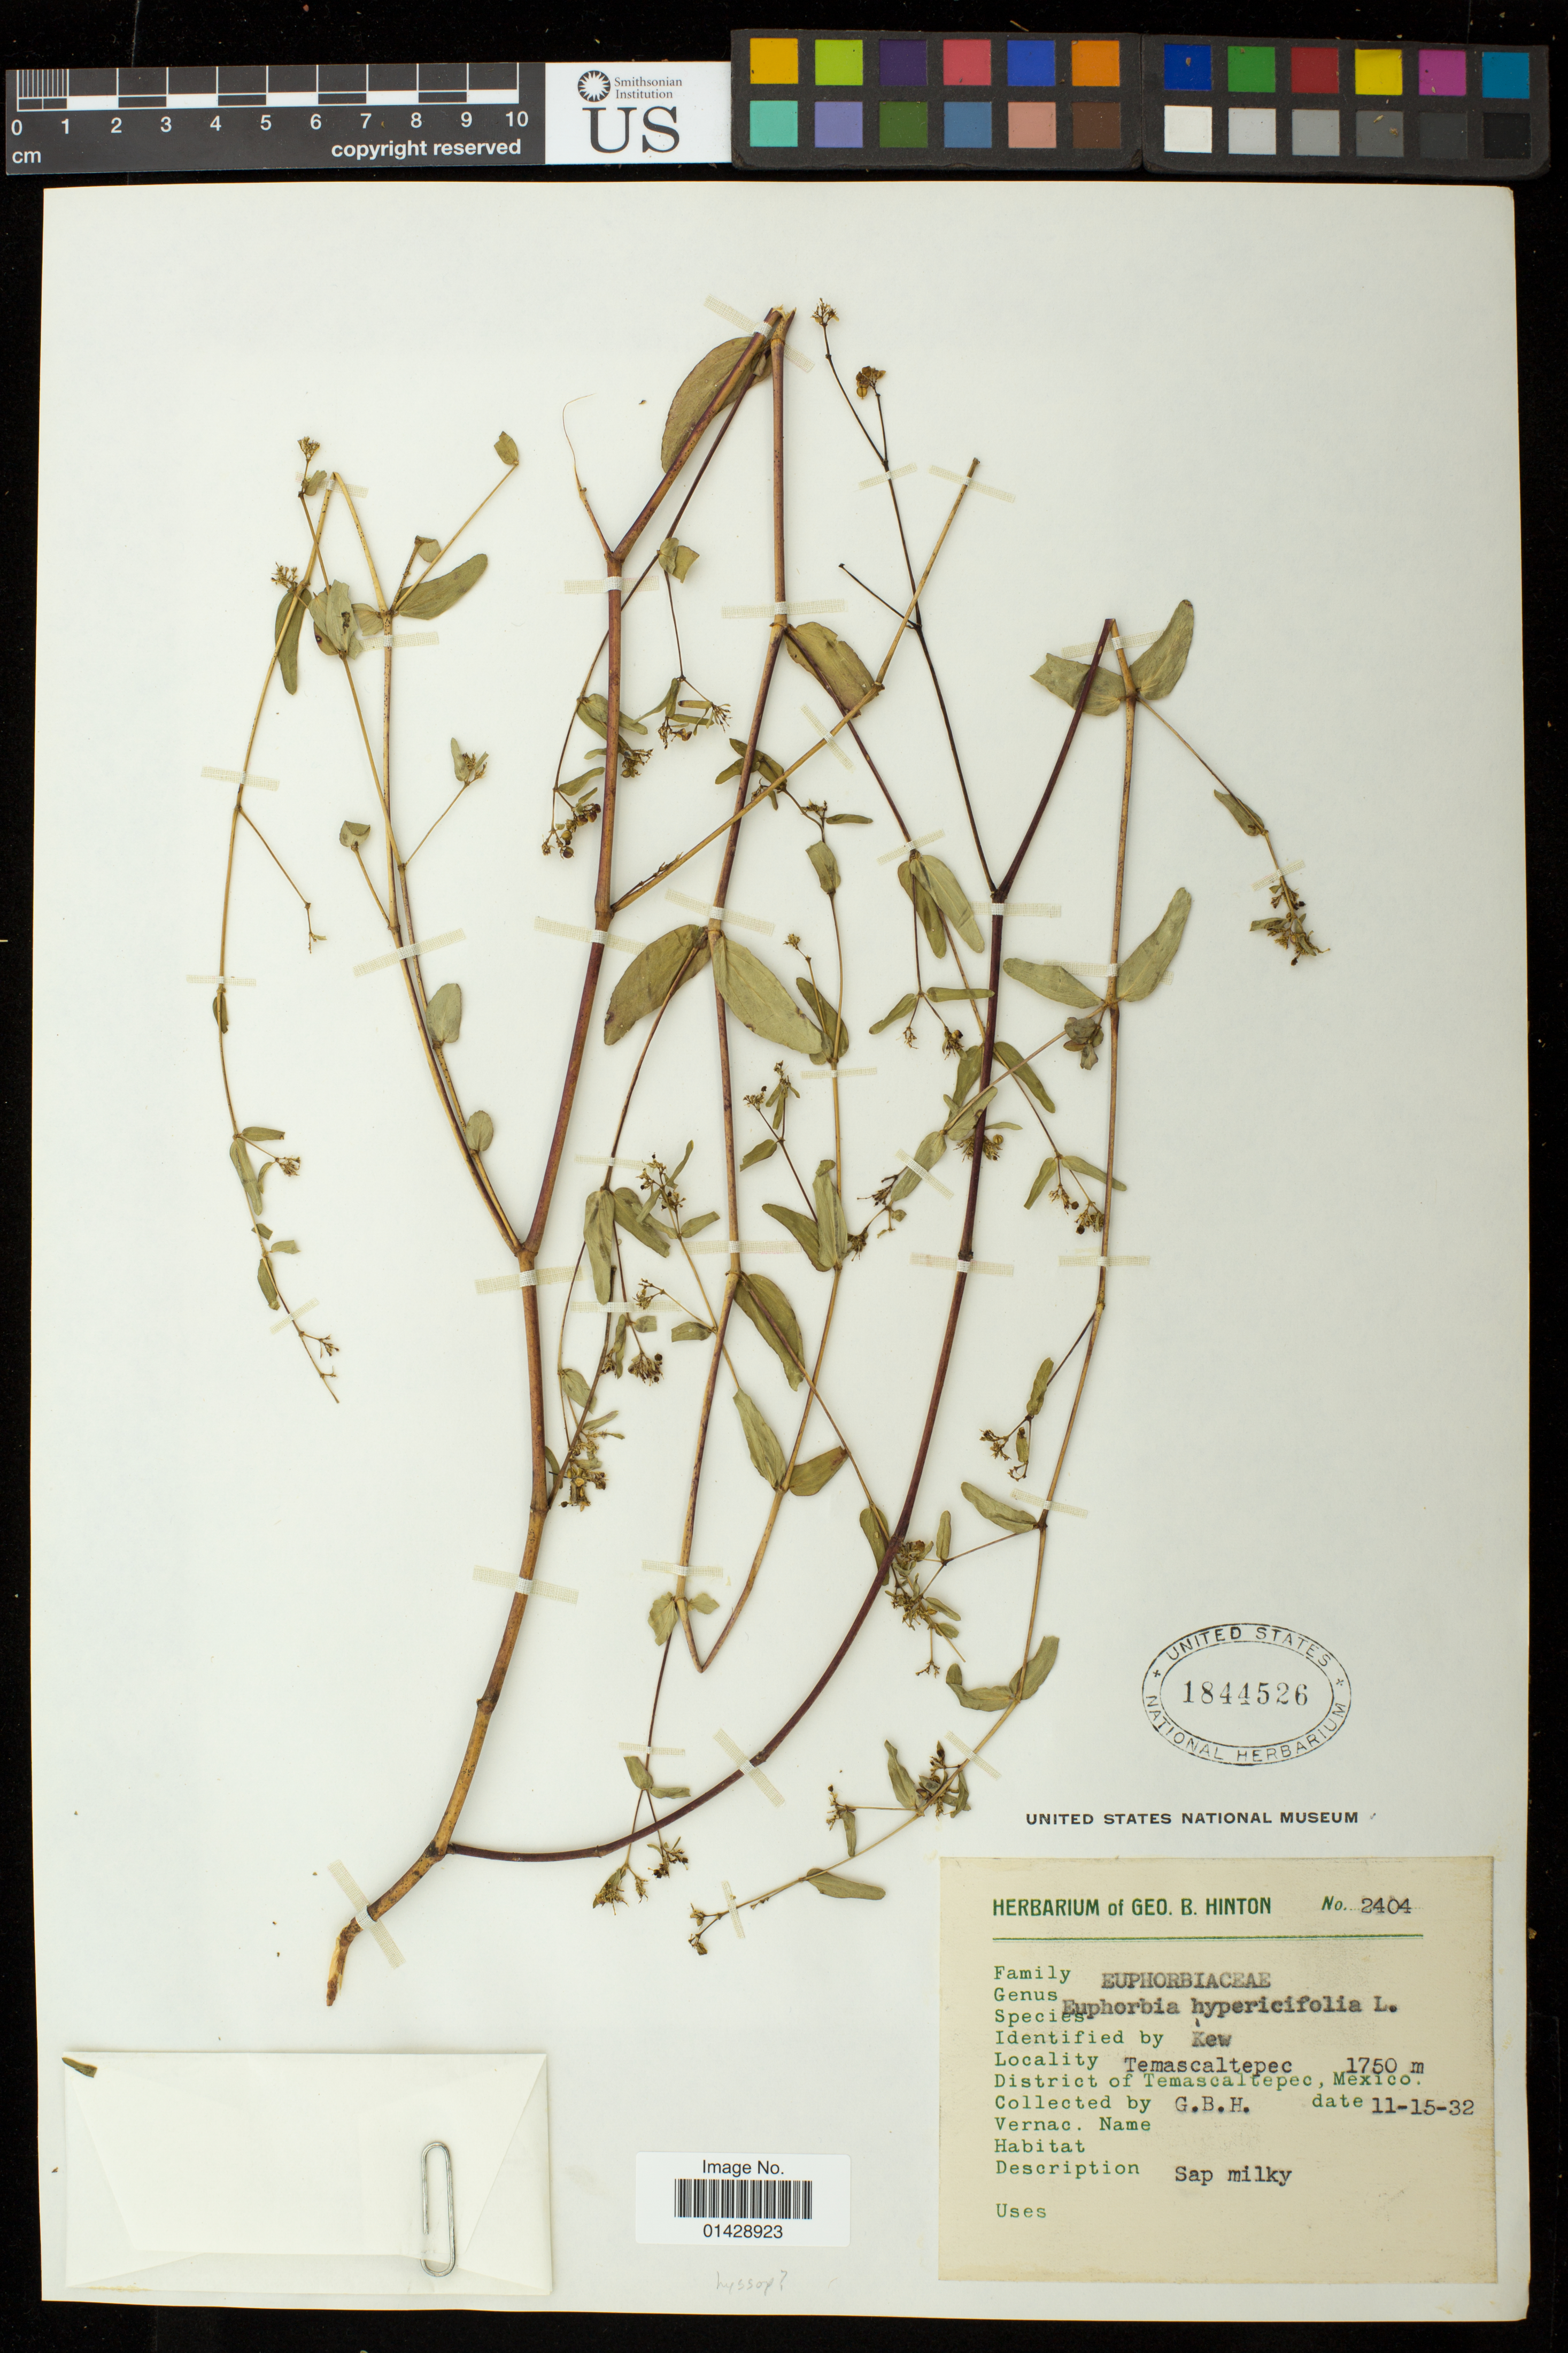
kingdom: Plantae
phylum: Tracheophyta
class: Magnoliopsida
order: Malpighiales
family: Euphorbiaceae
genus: Euphorbia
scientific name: Euphorbia hyssopifolia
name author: L.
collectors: G. B. Hinton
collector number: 2404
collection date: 1932-11-15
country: Mexico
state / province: México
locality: Temascaltepec, District of Temascaltepec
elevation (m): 1750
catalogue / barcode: US 1844526